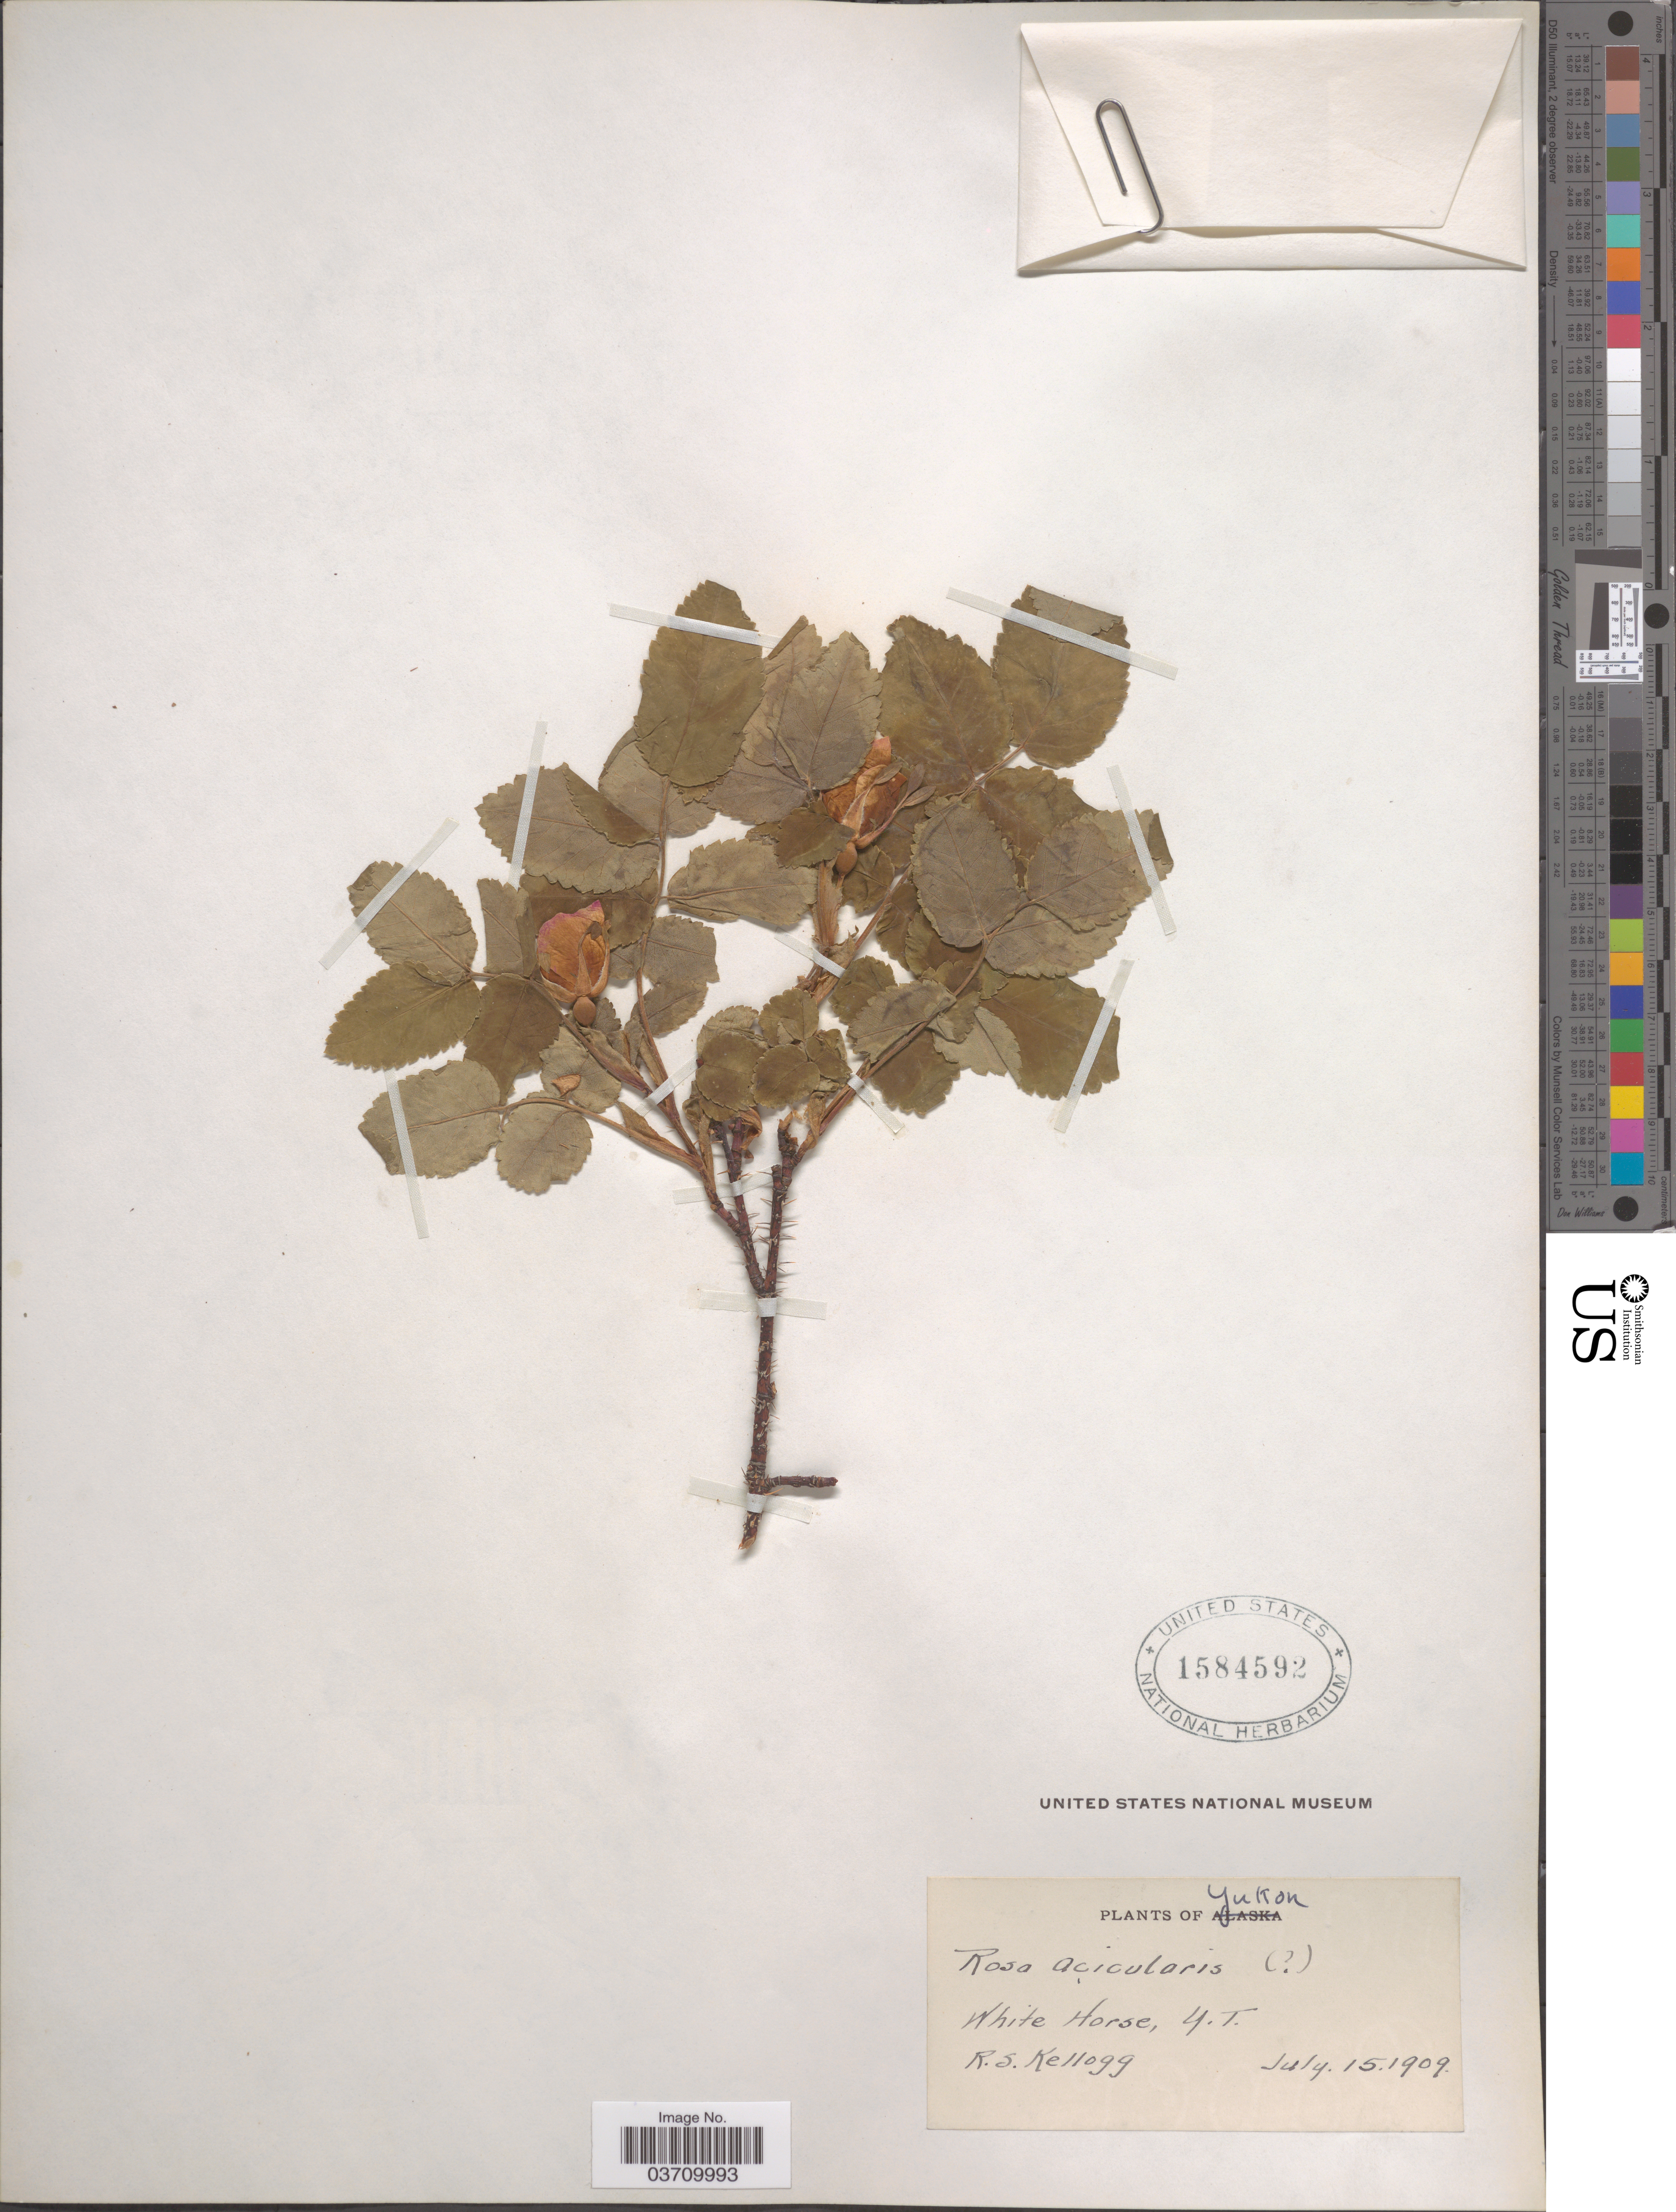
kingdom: Plantae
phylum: Tracheophyta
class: Magnoliopsida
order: Rosales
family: Rosaceae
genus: Rosa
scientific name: Rosa acicularis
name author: Lindl.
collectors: R. Kellogg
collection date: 1909-07-15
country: Canada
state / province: Yukon Territory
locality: Yukon. White Horse, Y. T.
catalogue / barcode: US 1584592